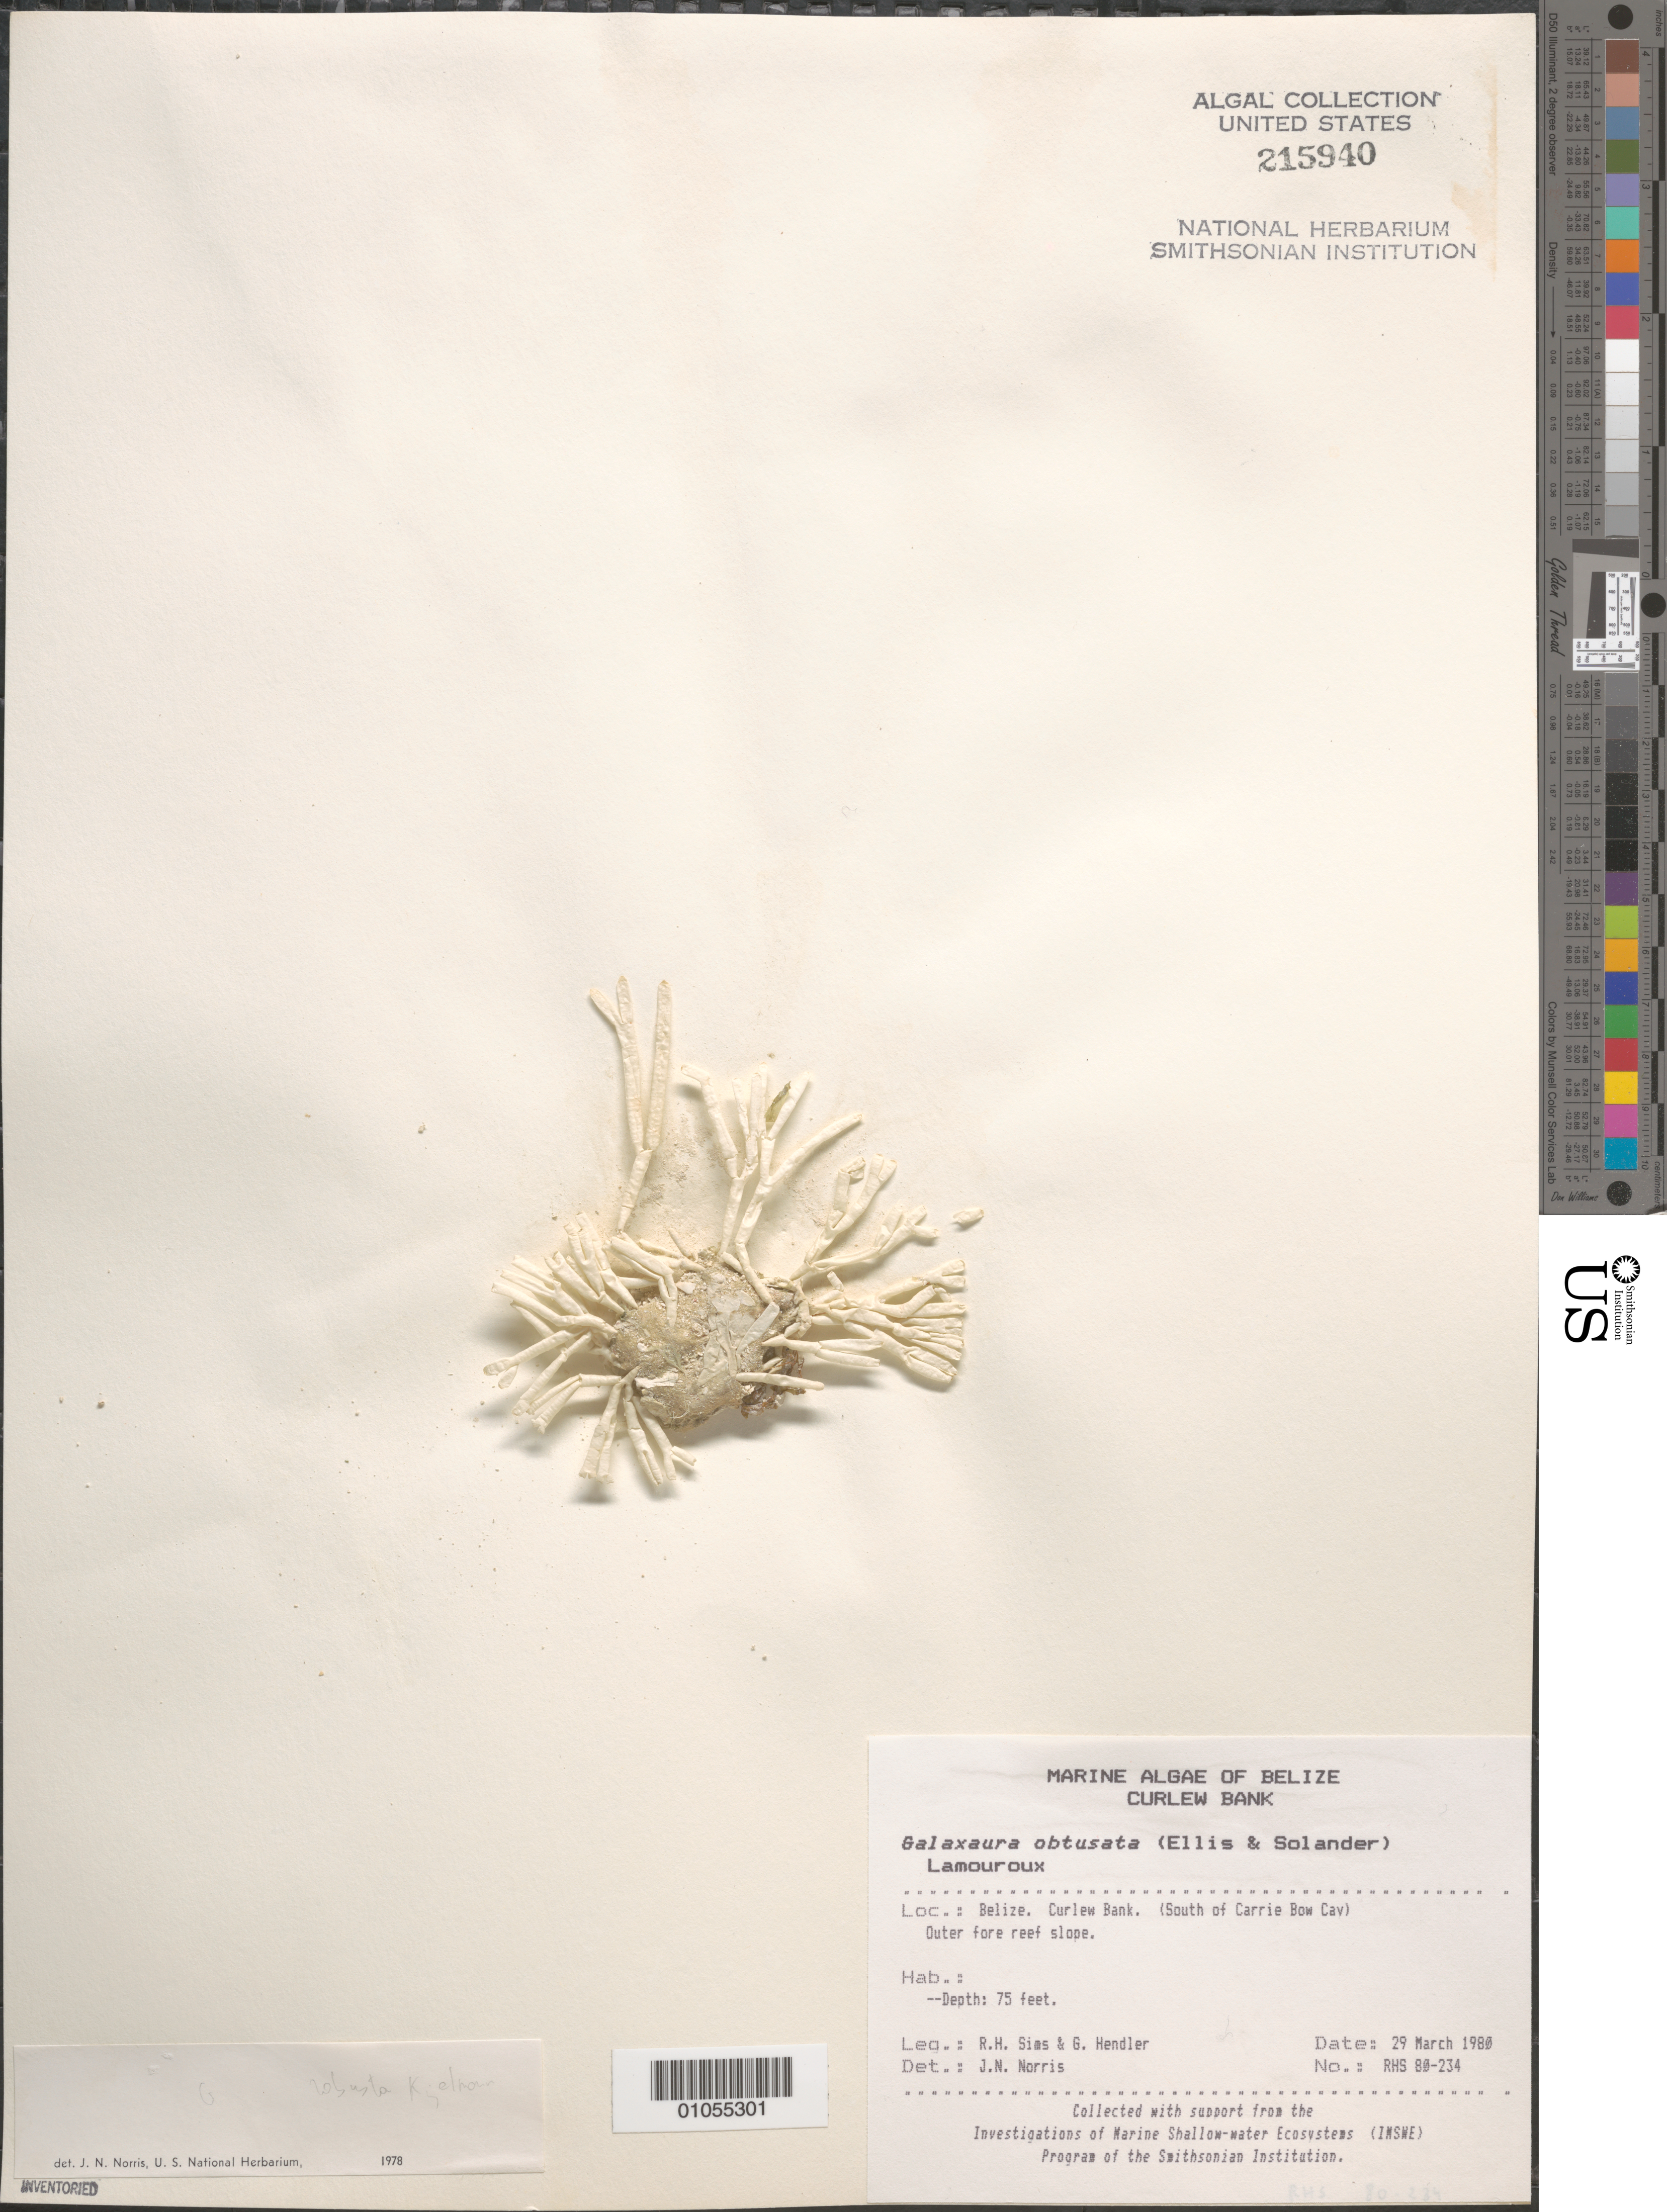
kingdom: Plantae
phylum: Rhodophyta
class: Florideophyceae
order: Nemaliales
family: Galaxauraceae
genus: Galaxaura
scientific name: Galaxaura obtusata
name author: (Ellis & Sol.) J.V.Lamouroux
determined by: Norris, James N.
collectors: R. H. Sims & G. Hendler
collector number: RHS 80-234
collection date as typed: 29 Mar 1980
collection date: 1980-03-29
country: Belize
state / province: Stann Creek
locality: Curlew Bank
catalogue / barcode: US 215940